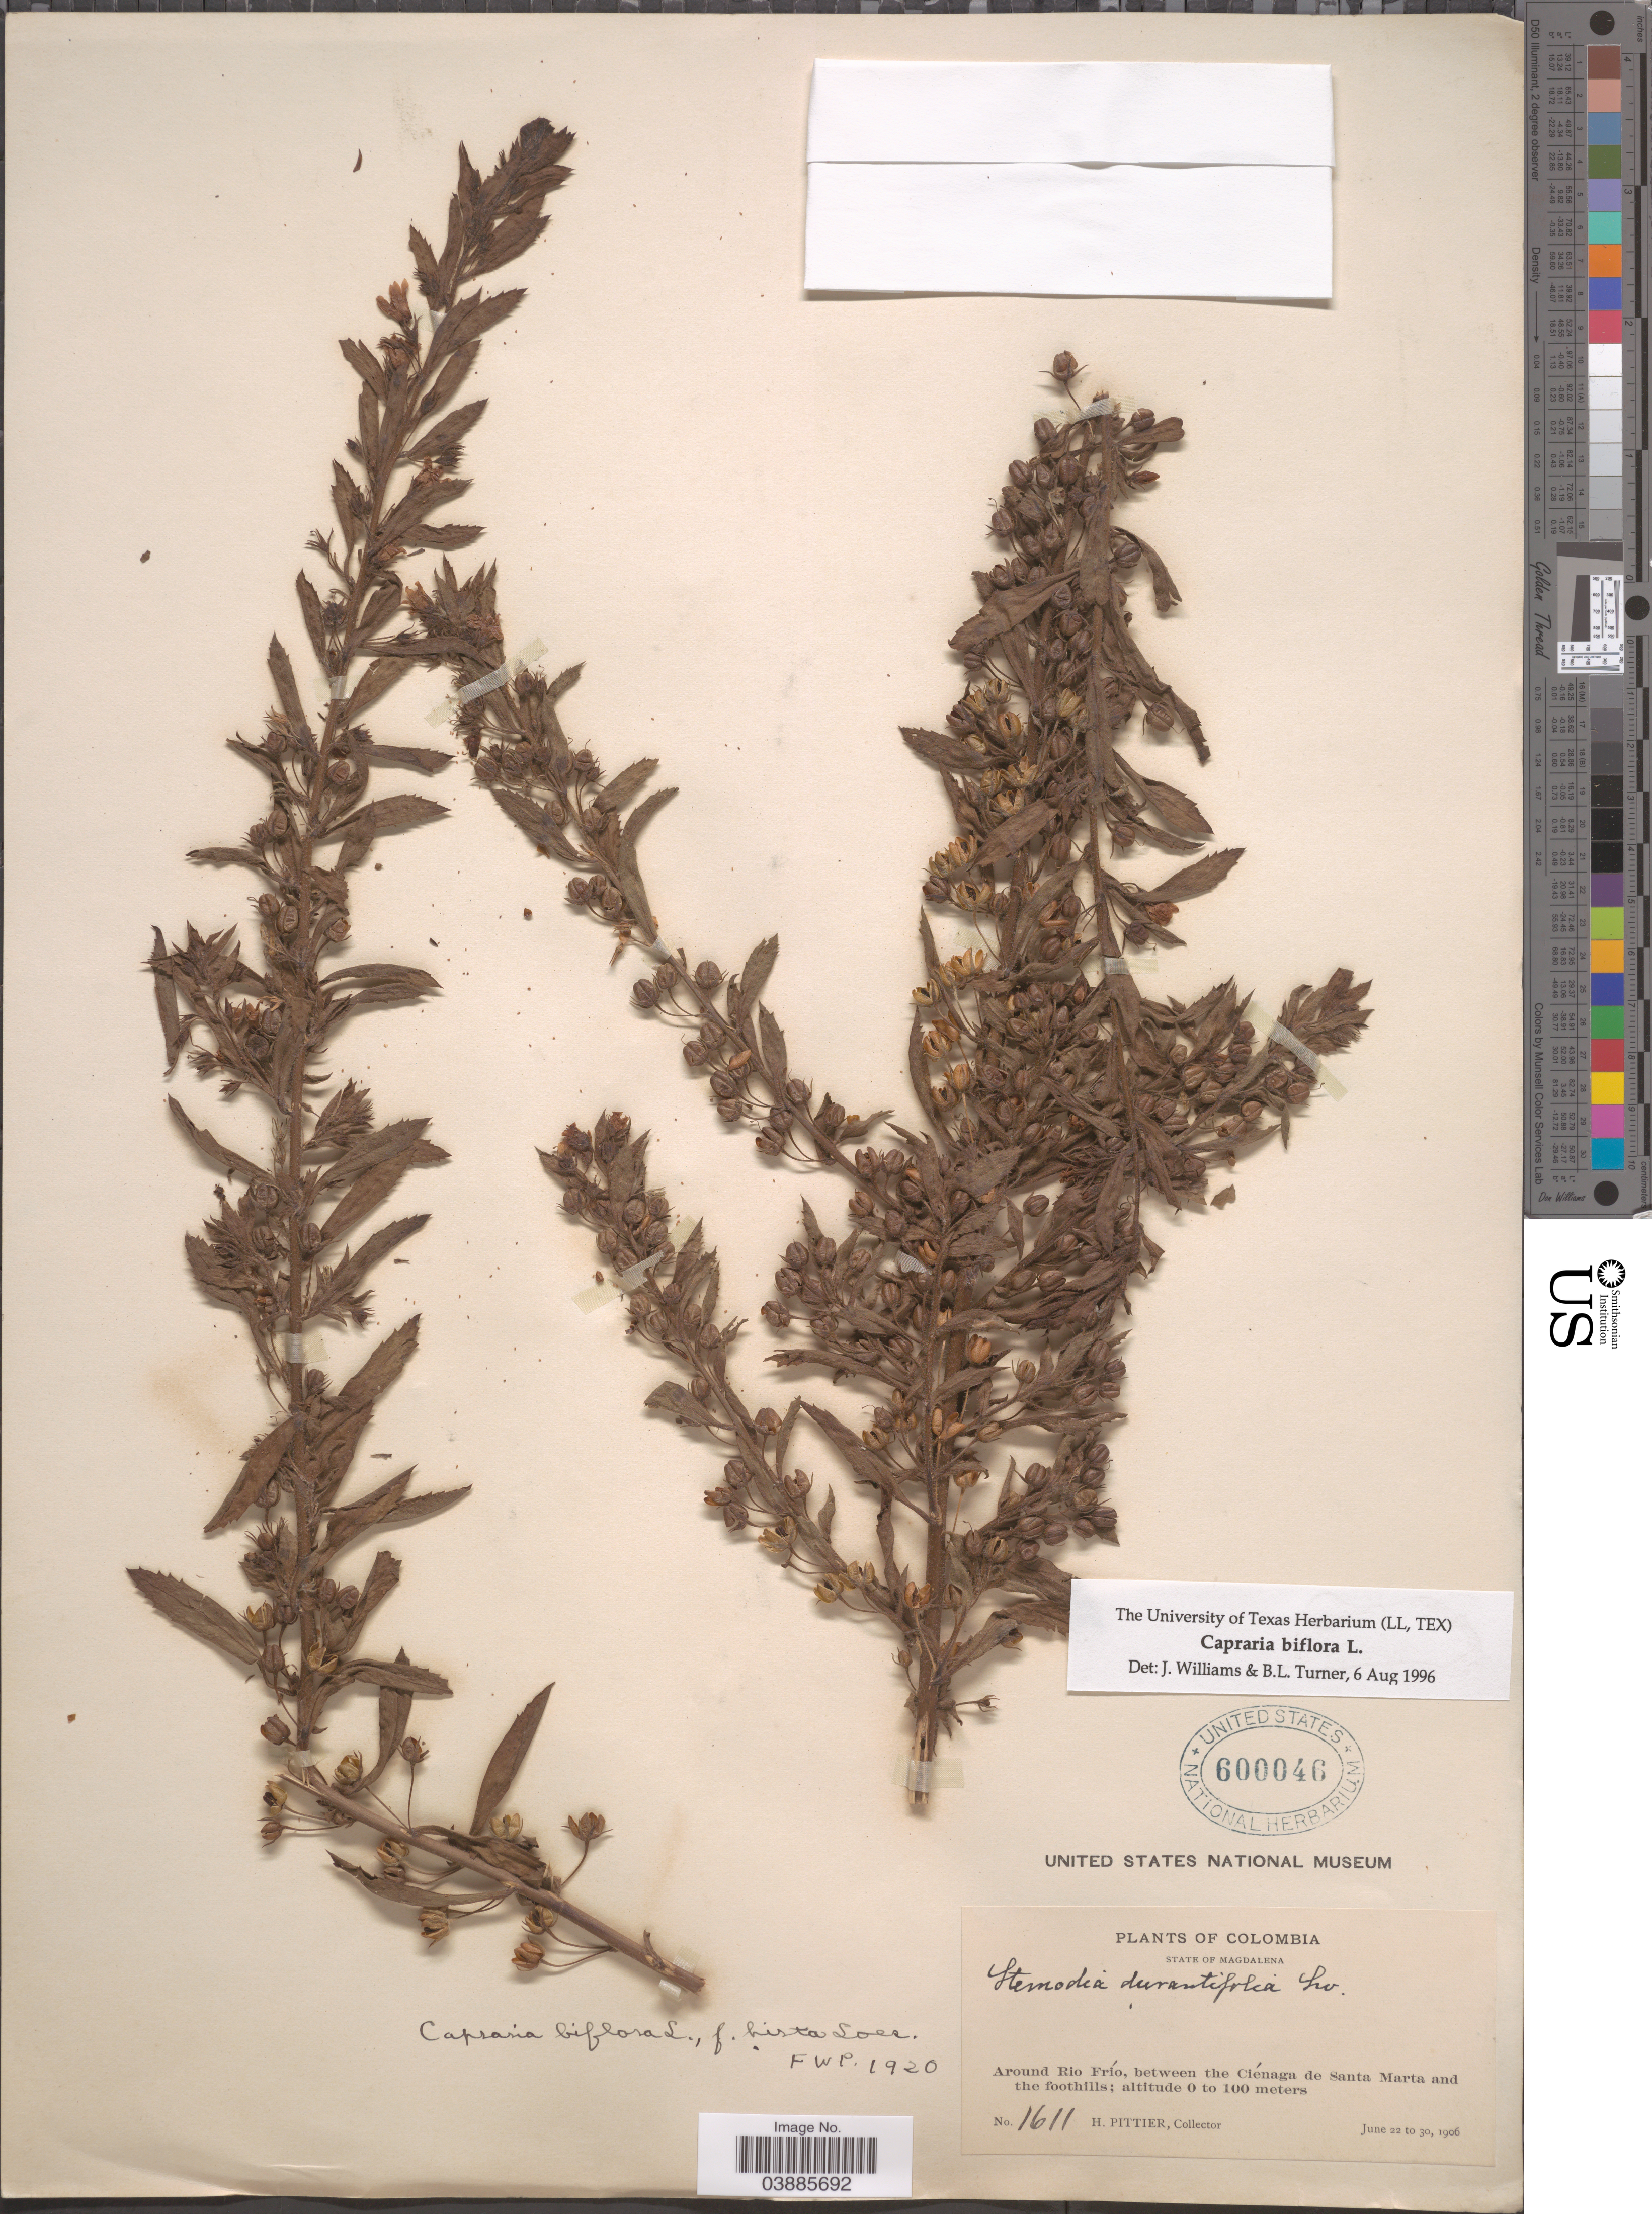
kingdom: Plantae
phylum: Tracheophyta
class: Magnoliopsida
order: Lamiales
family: Scrophulariaceae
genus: Capraria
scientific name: Capraria biflora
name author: L.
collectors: H. F. Pittier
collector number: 1611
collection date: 1906-06-22/1906-06-30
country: Colombia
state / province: Magdalena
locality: Around Rio Frío, between the Ciénaga de Santa Marta and the foothills.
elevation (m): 0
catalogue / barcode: US 600046